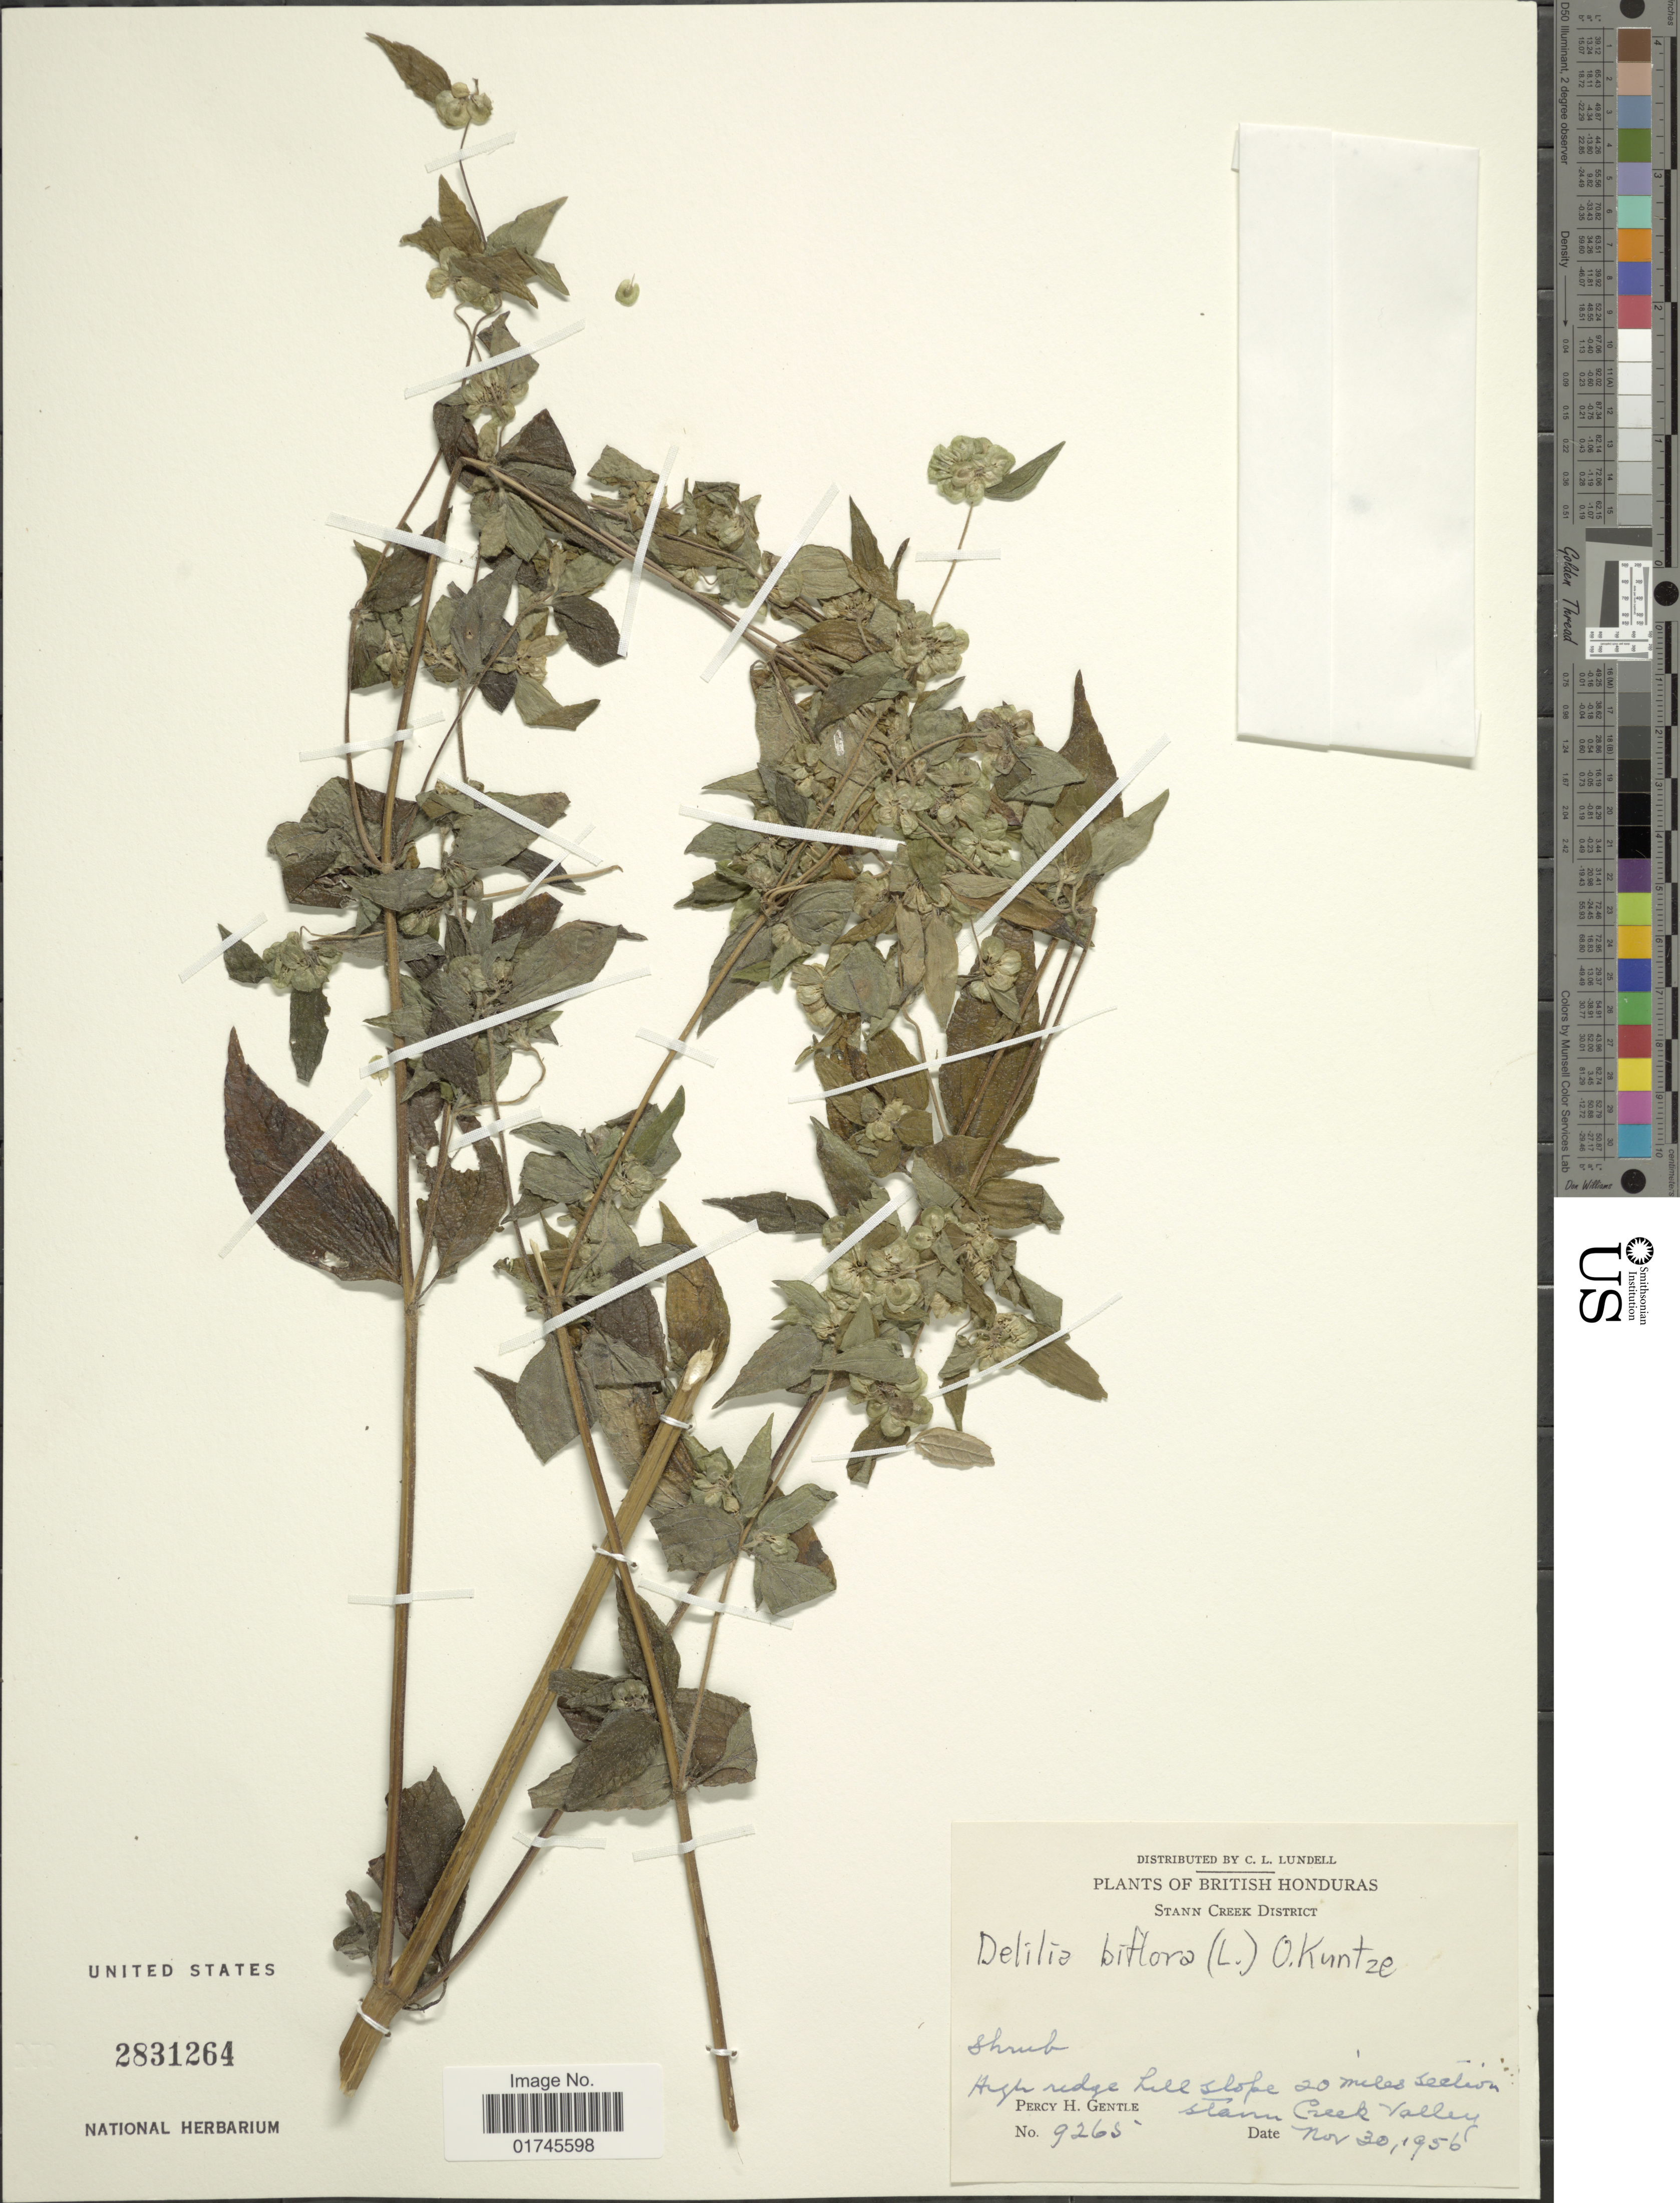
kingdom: Plantae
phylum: Tracheophyta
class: Magnoliopsida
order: Asterales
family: Asteraceae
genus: Delilia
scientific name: Delilia biflora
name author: (L.) Kuntze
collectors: P. H. Gentle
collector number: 9265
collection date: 1956-11-30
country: Belize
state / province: Stann Creek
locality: British Honduras, Stann Creek District, High ridge hill slope 20 miles section, Stann Creek Valley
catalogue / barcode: US 2831264